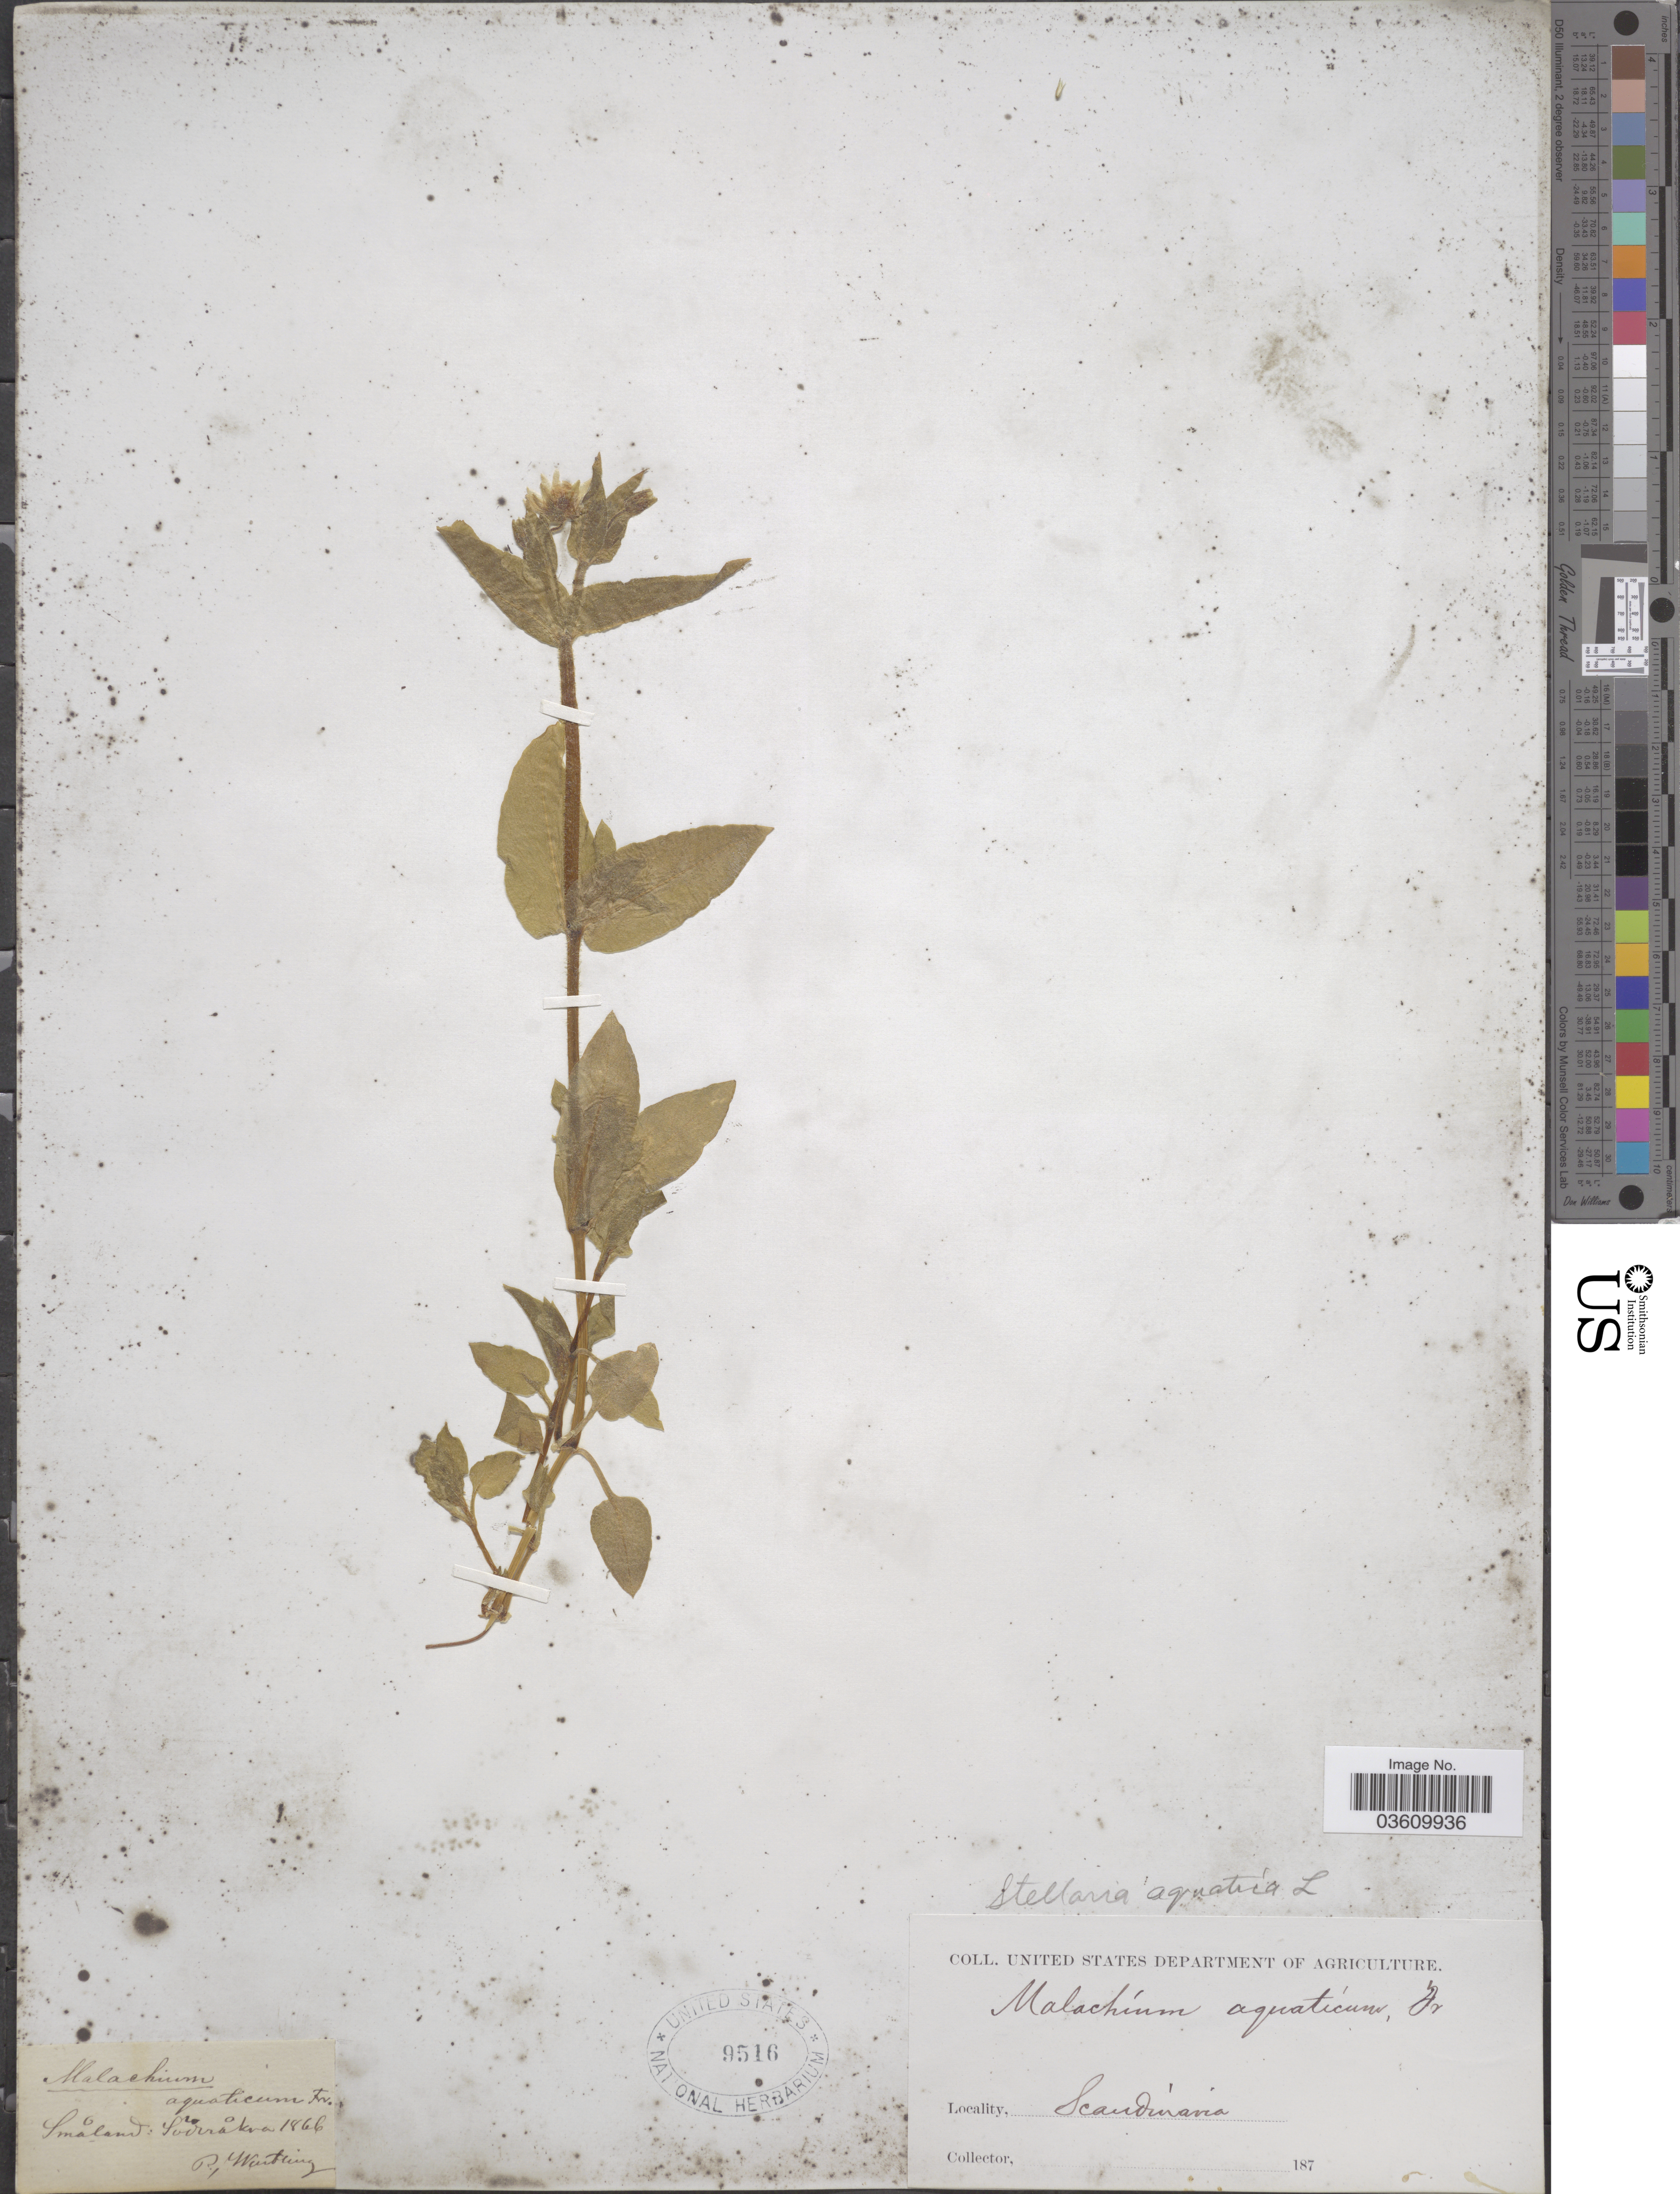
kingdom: Plantae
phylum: Tracheophyta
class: Magnoliopsida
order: Caryophyllales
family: Caryophyllaceae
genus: Stellaria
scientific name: Stellaria aquatica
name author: L.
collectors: P. Westling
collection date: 1866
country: Sweden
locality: Smaland: Söderåkra. Scandinavia.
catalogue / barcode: US 9516